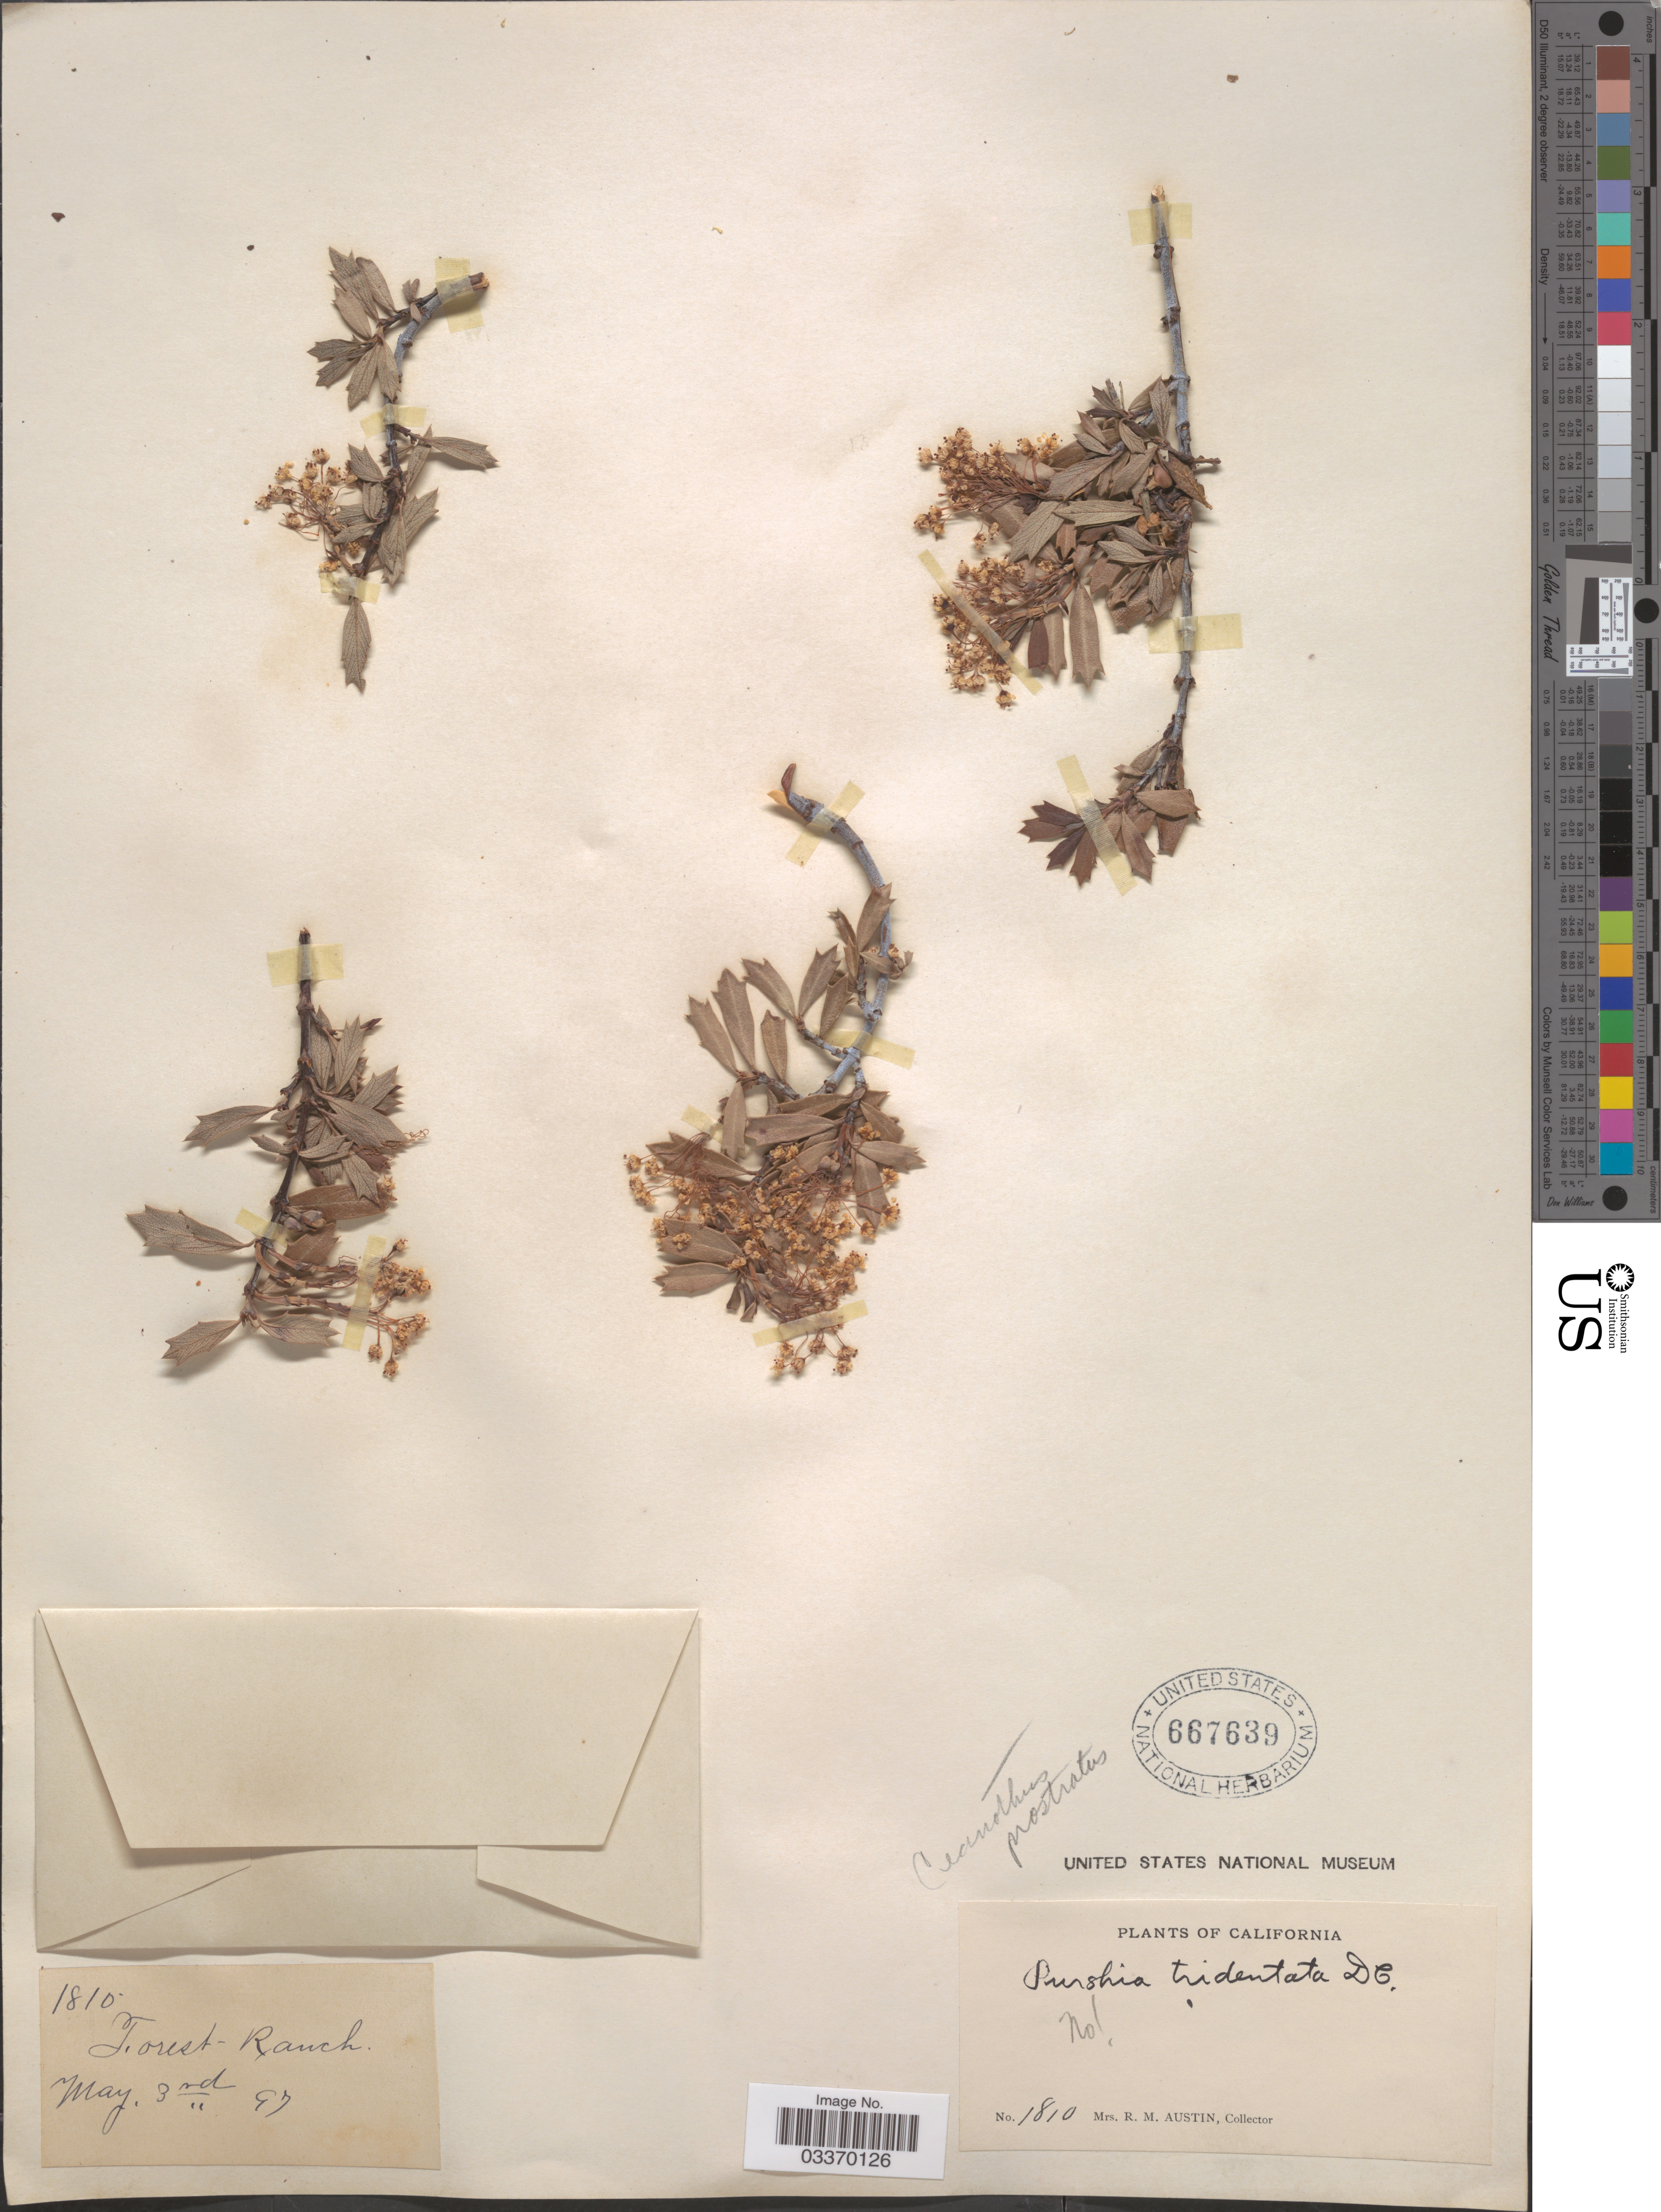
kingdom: Plantae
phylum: Tracheophyta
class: Magnoliopsida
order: Rosales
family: Rhamnaceae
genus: Ceanothus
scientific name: Ceanothus prostratus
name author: Benth.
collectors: R. Austin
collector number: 1810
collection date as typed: Transcribed d/m/y: 3/5/97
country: United States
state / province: California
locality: Forest Ranch.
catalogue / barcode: US 667639